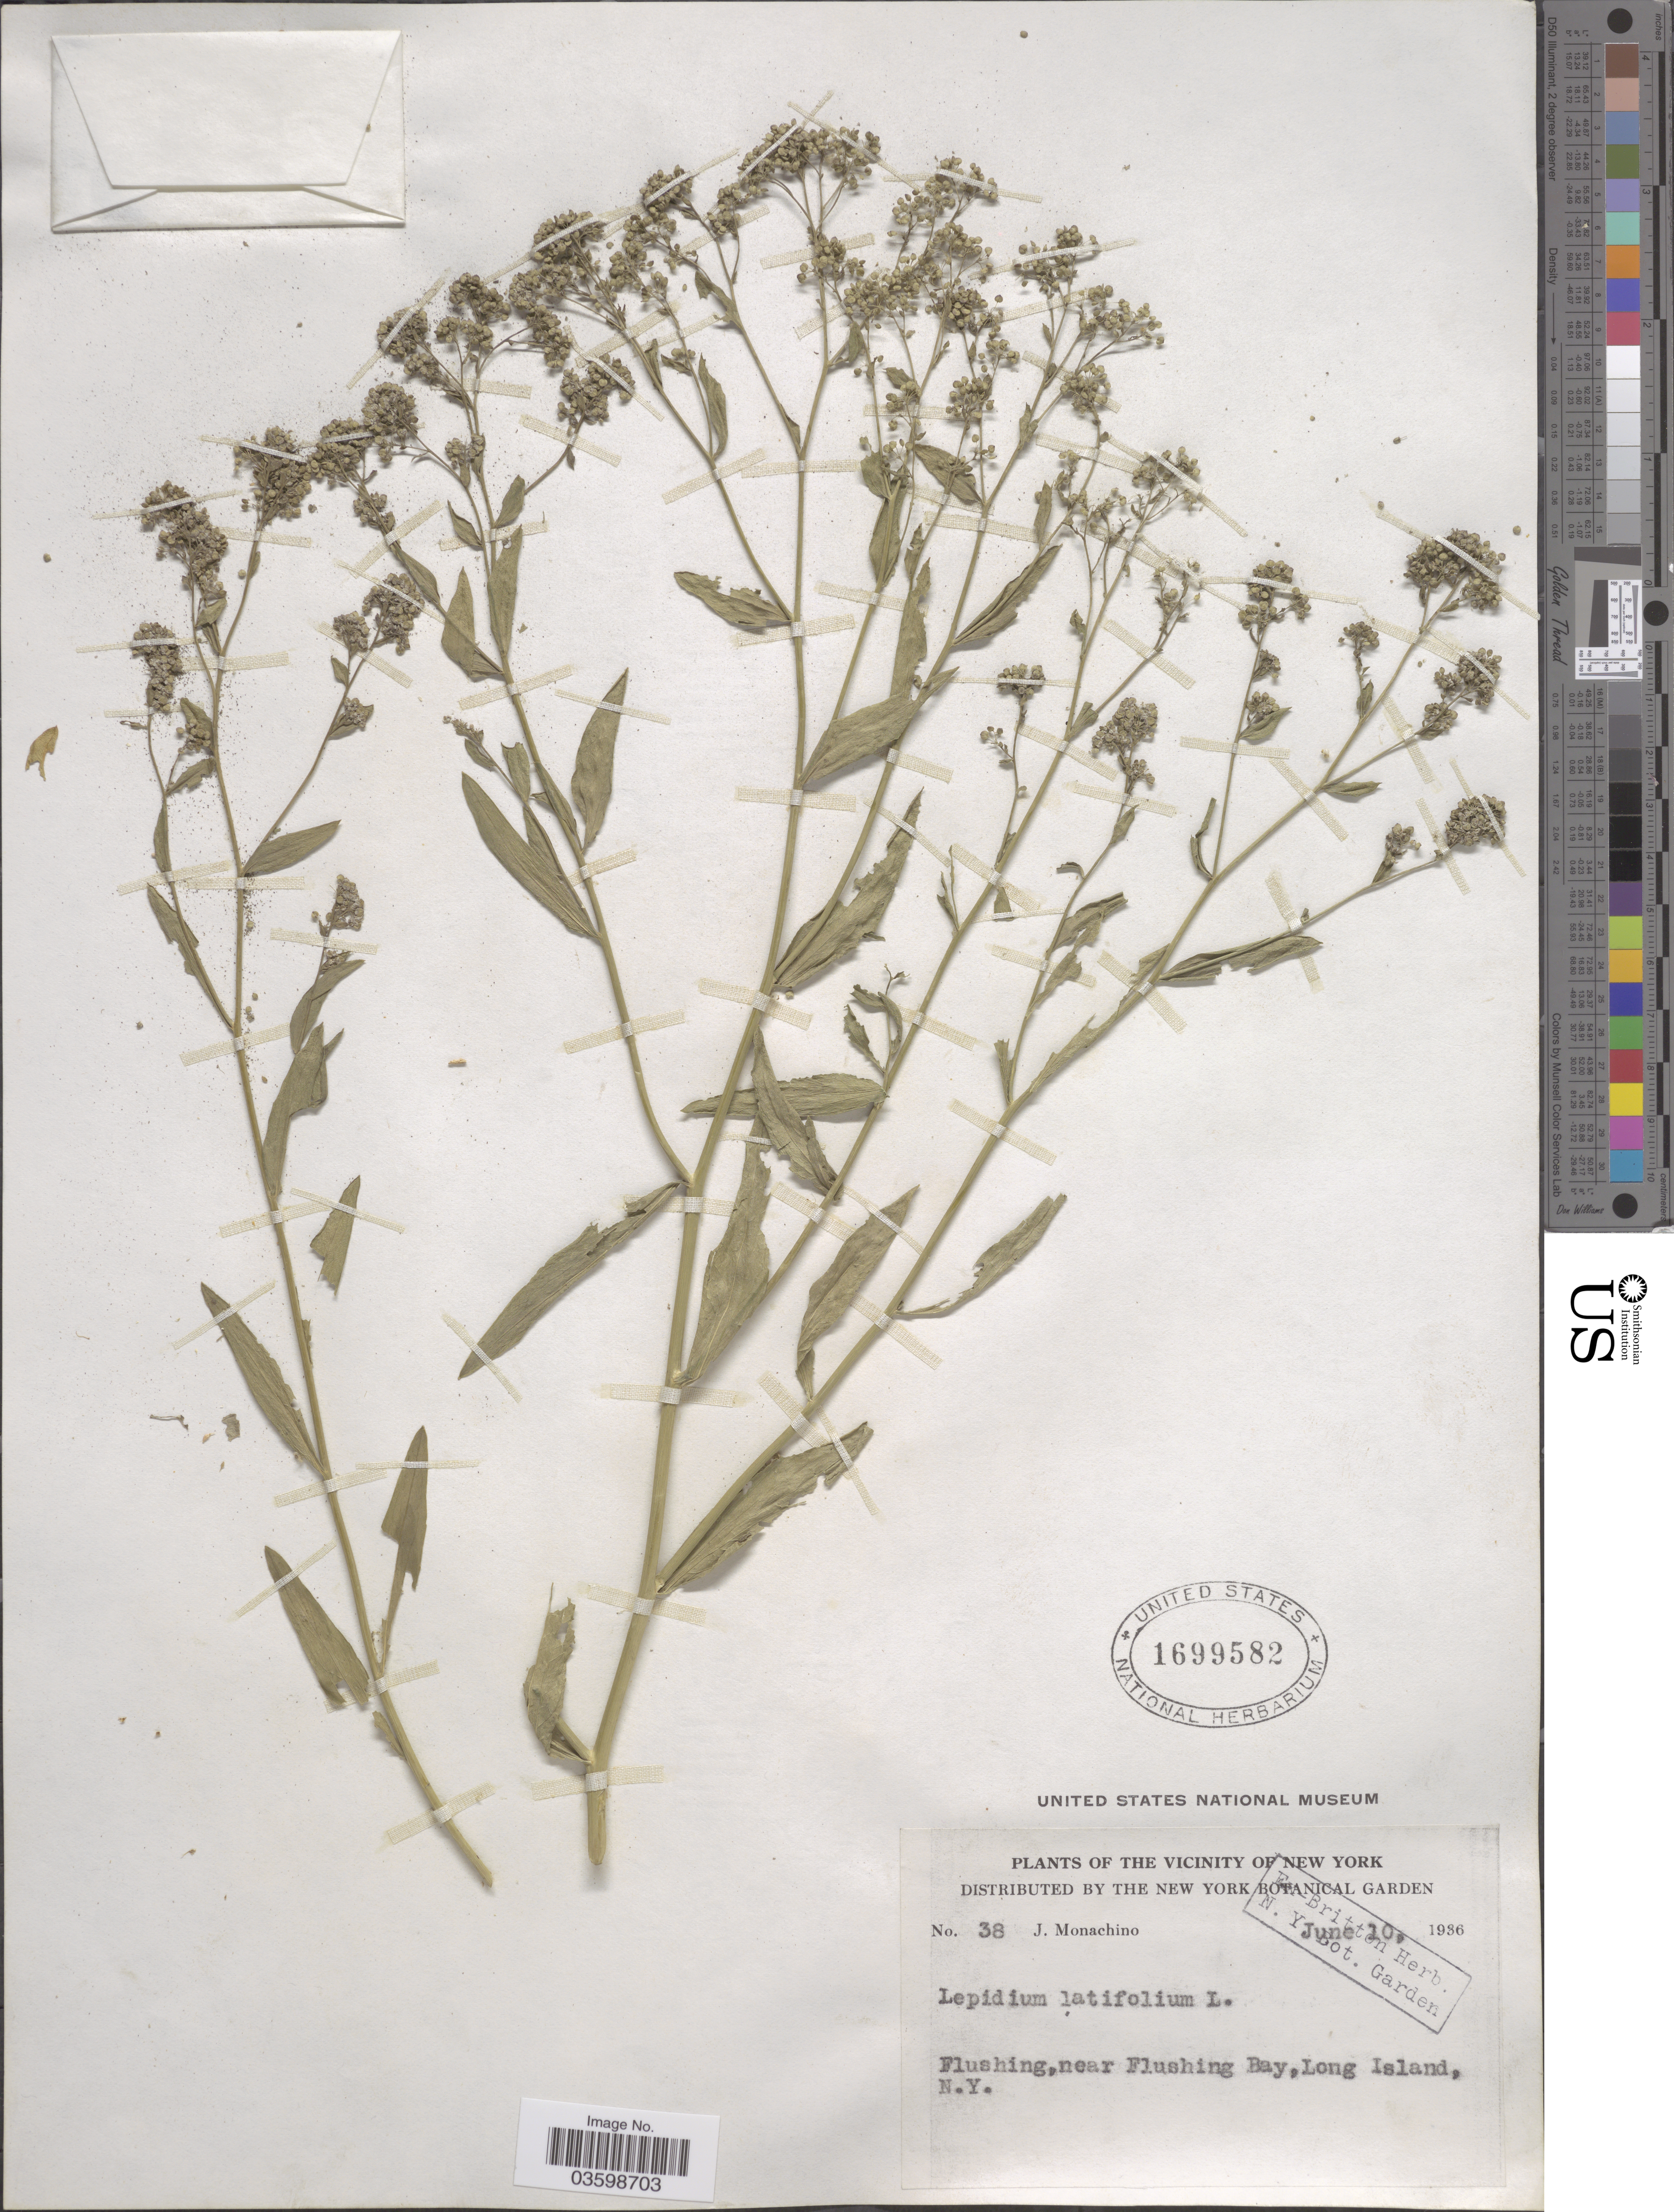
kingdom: Plantae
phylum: Tracheophyta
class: Magnoliopsida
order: Brassicales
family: Brassicaceae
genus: Lepidium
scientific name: Lepidium latifolium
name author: L.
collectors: J. V. Monachino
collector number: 38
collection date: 1936-06-10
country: United States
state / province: New York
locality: The vicinity of New York. Flushing, near Flushing Bay, Long Island.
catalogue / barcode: US 1699582